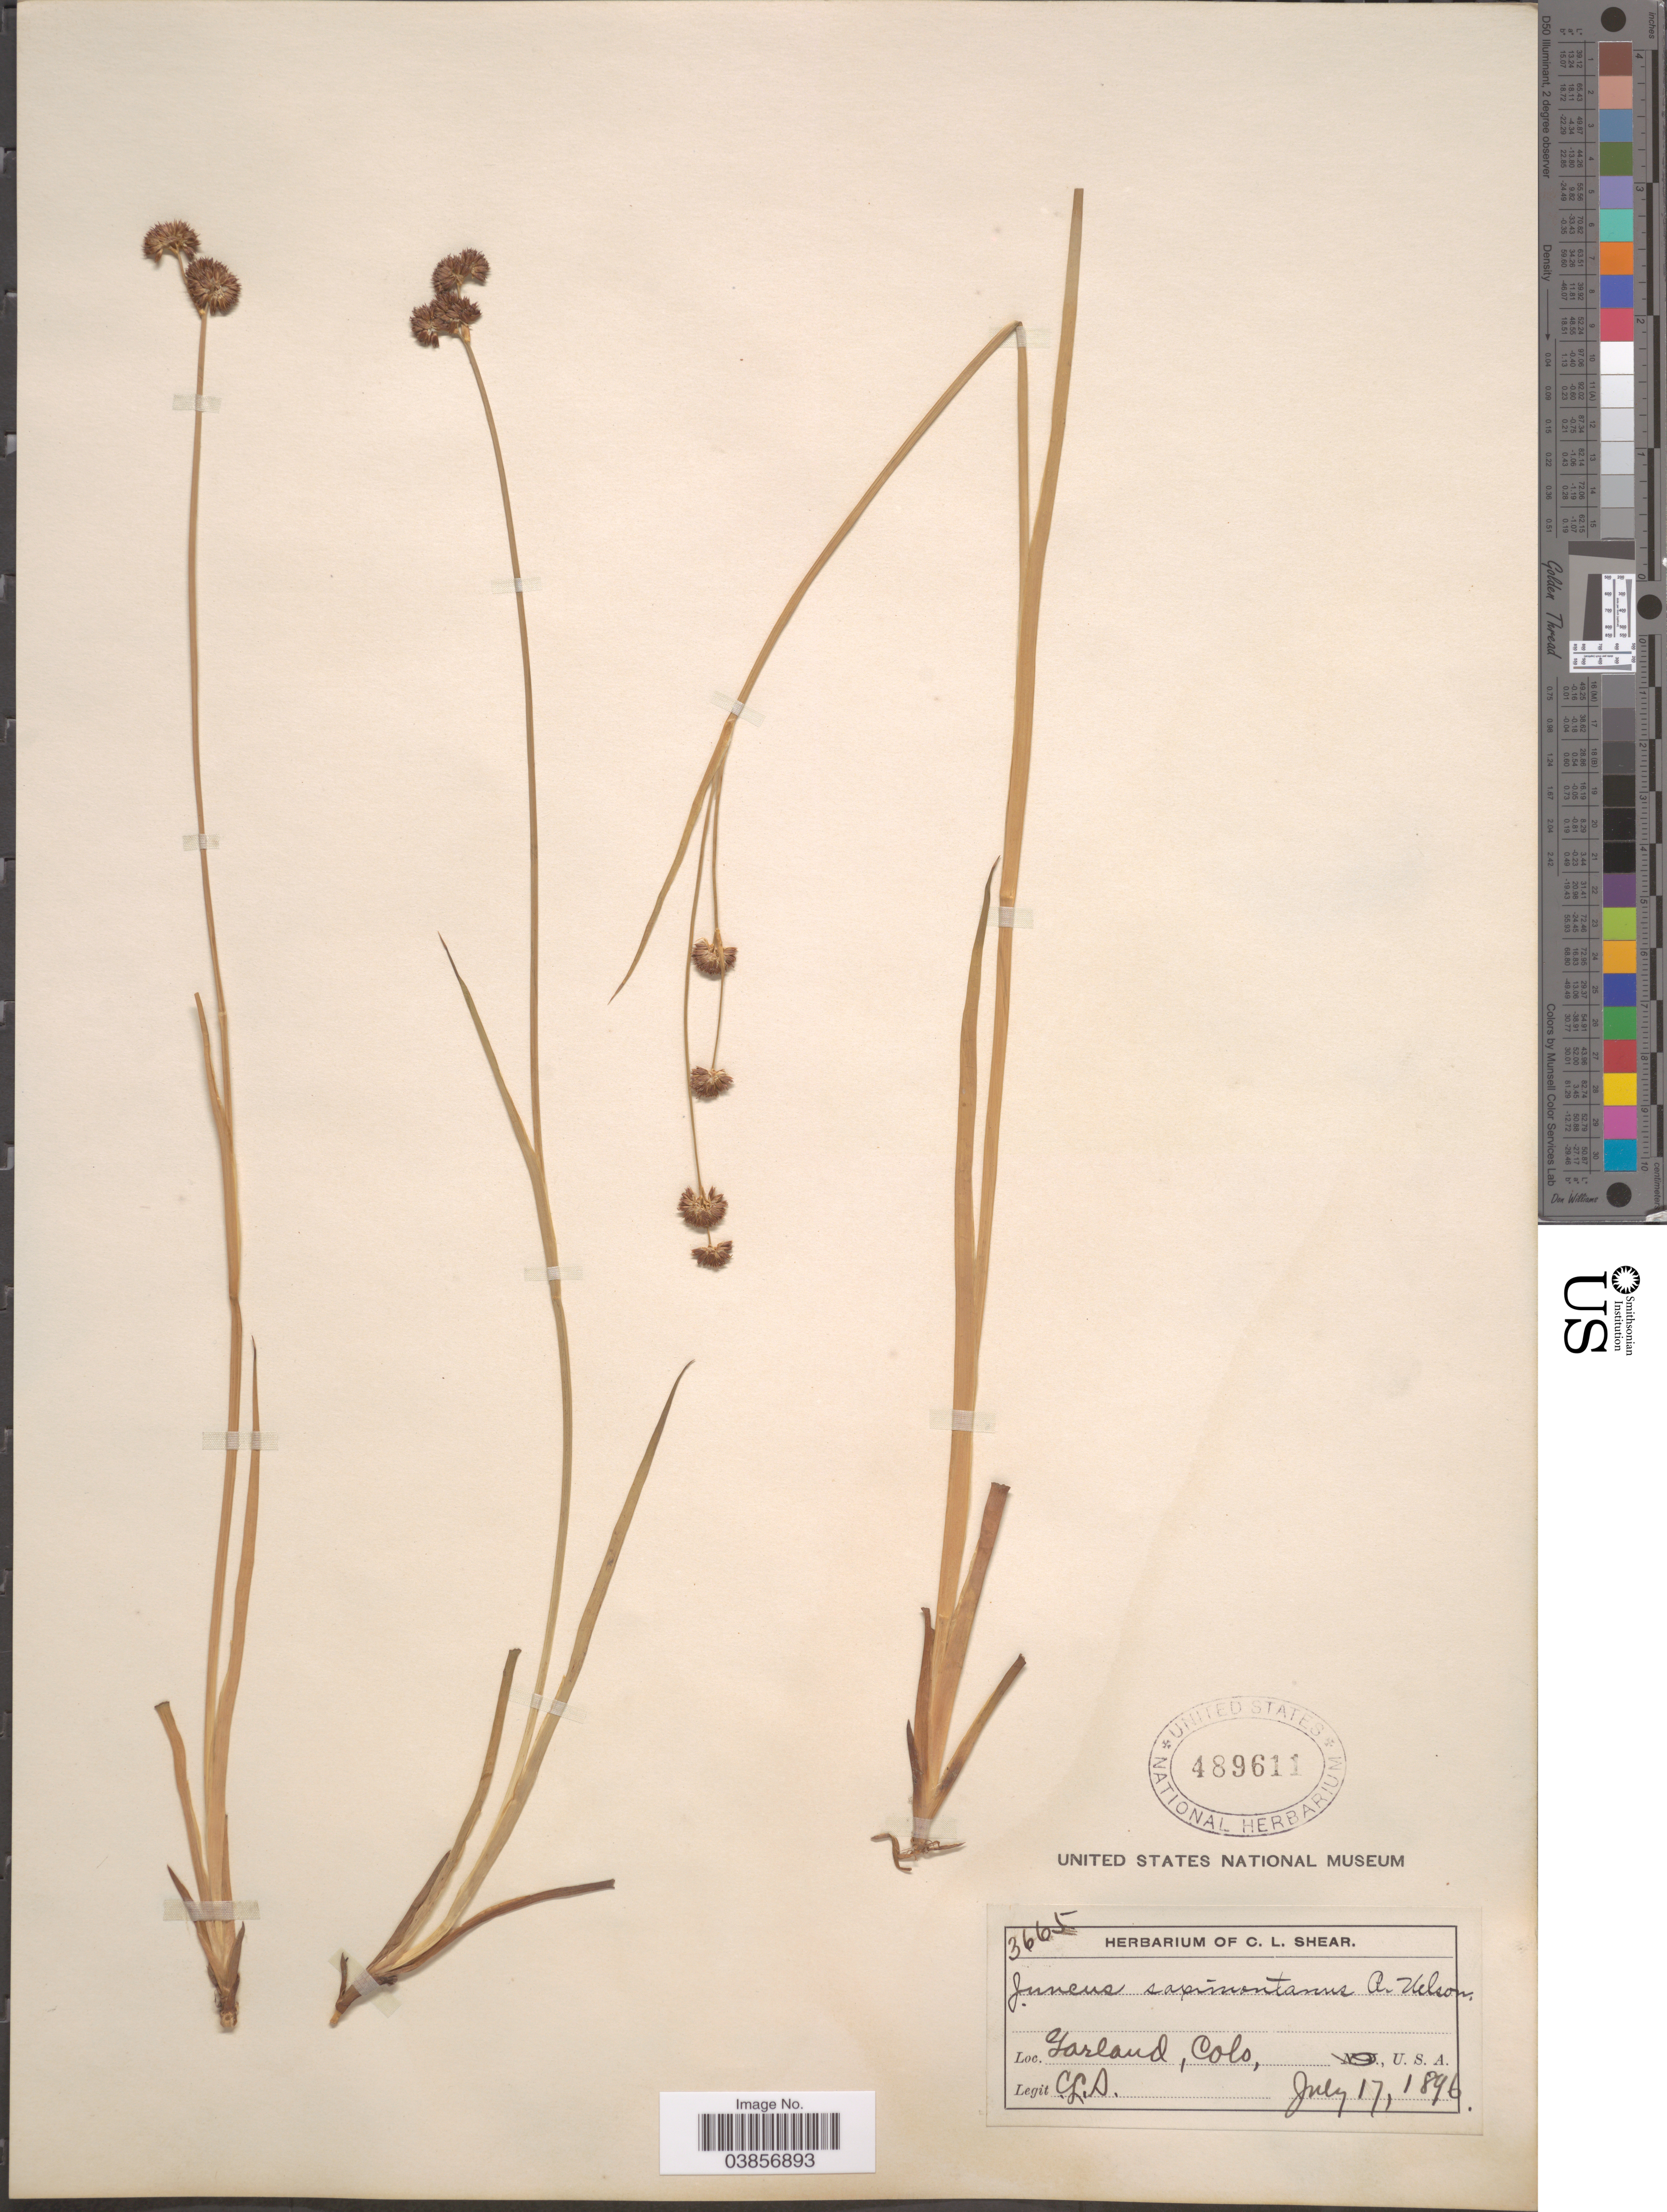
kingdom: Plantae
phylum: Tracheophyta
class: Liliopsida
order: Poales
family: Juncaceae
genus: Juncus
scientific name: Juncus saximontanus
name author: A. Nelson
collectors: C. L. Shear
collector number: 3665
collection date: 1896-07-17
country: United States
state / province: Colorado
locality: Garland.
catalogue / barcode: US 489611